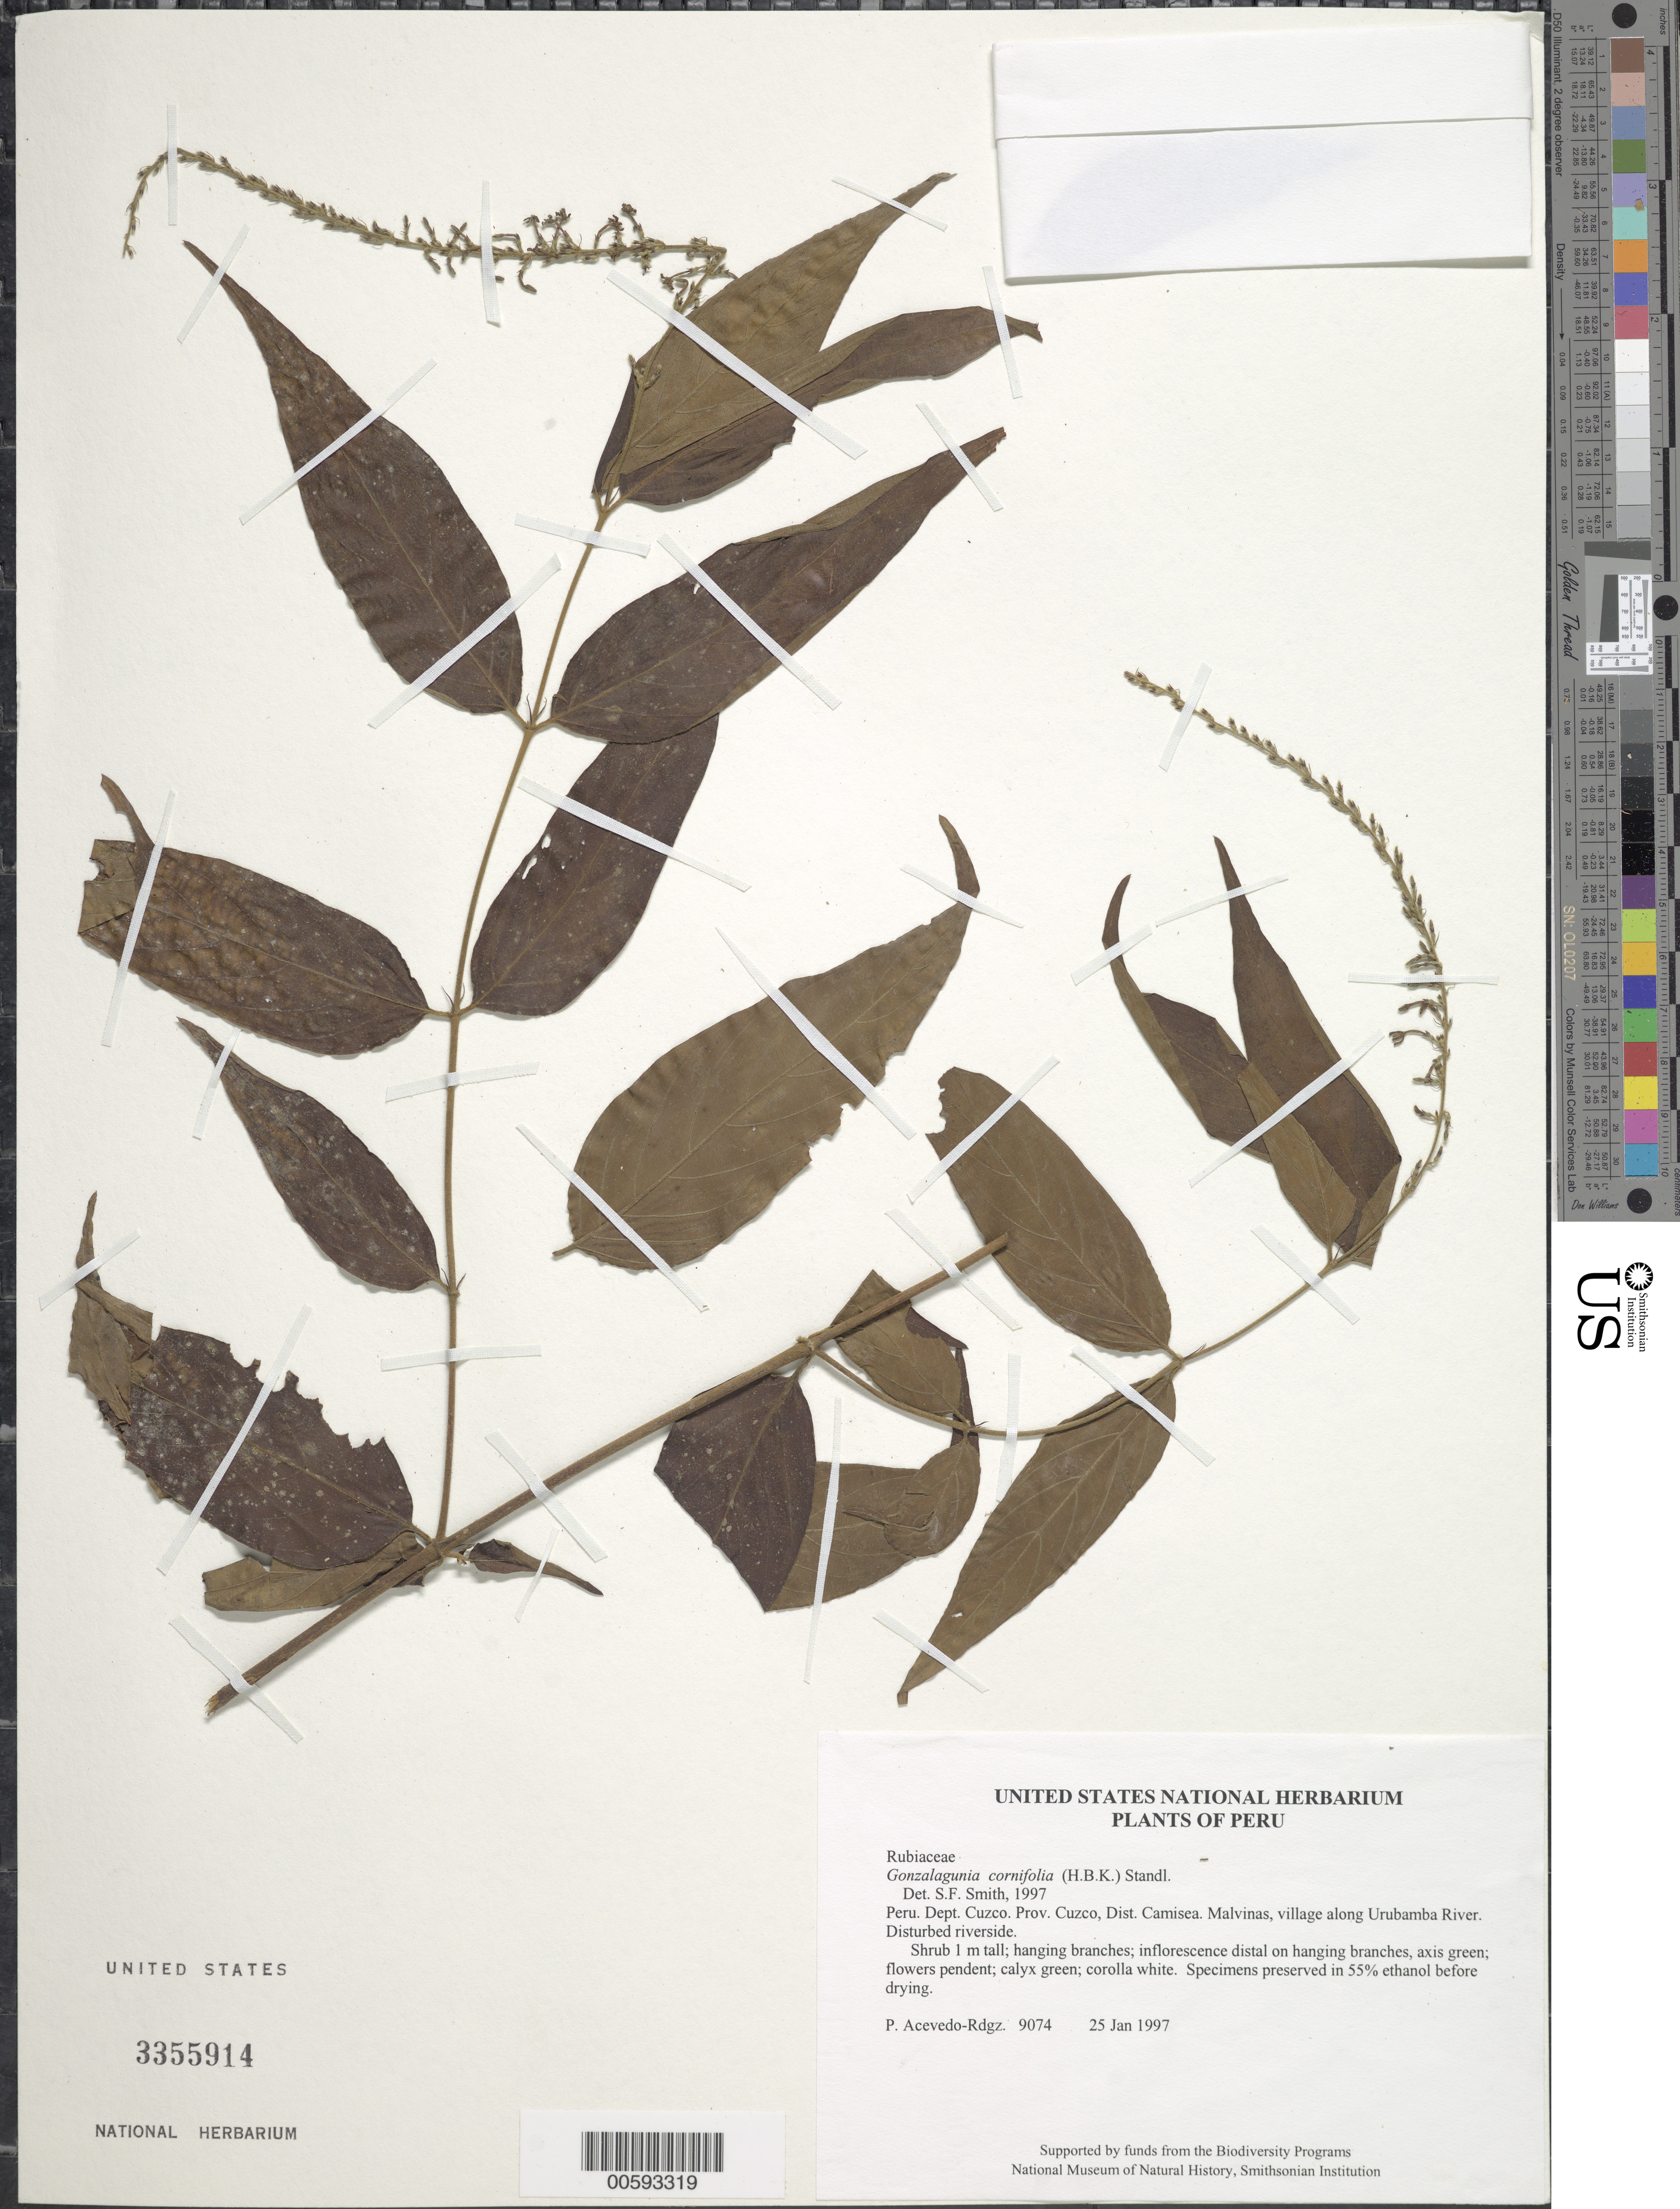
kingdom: Plantae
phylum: Tracheophyta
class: Magnoliopsida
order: Gentianales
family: Rubiaceae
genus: Gonzalagunia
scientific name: Gonzalagunia cornifolia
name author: (Kunth) Standl.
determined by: Smith, Stephen F., (US), NMNH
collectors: P. Acevedo-Rodr.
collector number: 9074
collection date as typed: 25 Jan 1997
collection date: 1997-01-25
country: Peru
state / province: Cusco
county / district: Cusco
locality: Districto Camisea, Malvinas, village along Urubamba River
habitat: Disturbed riverside.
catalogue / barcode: US 3355914